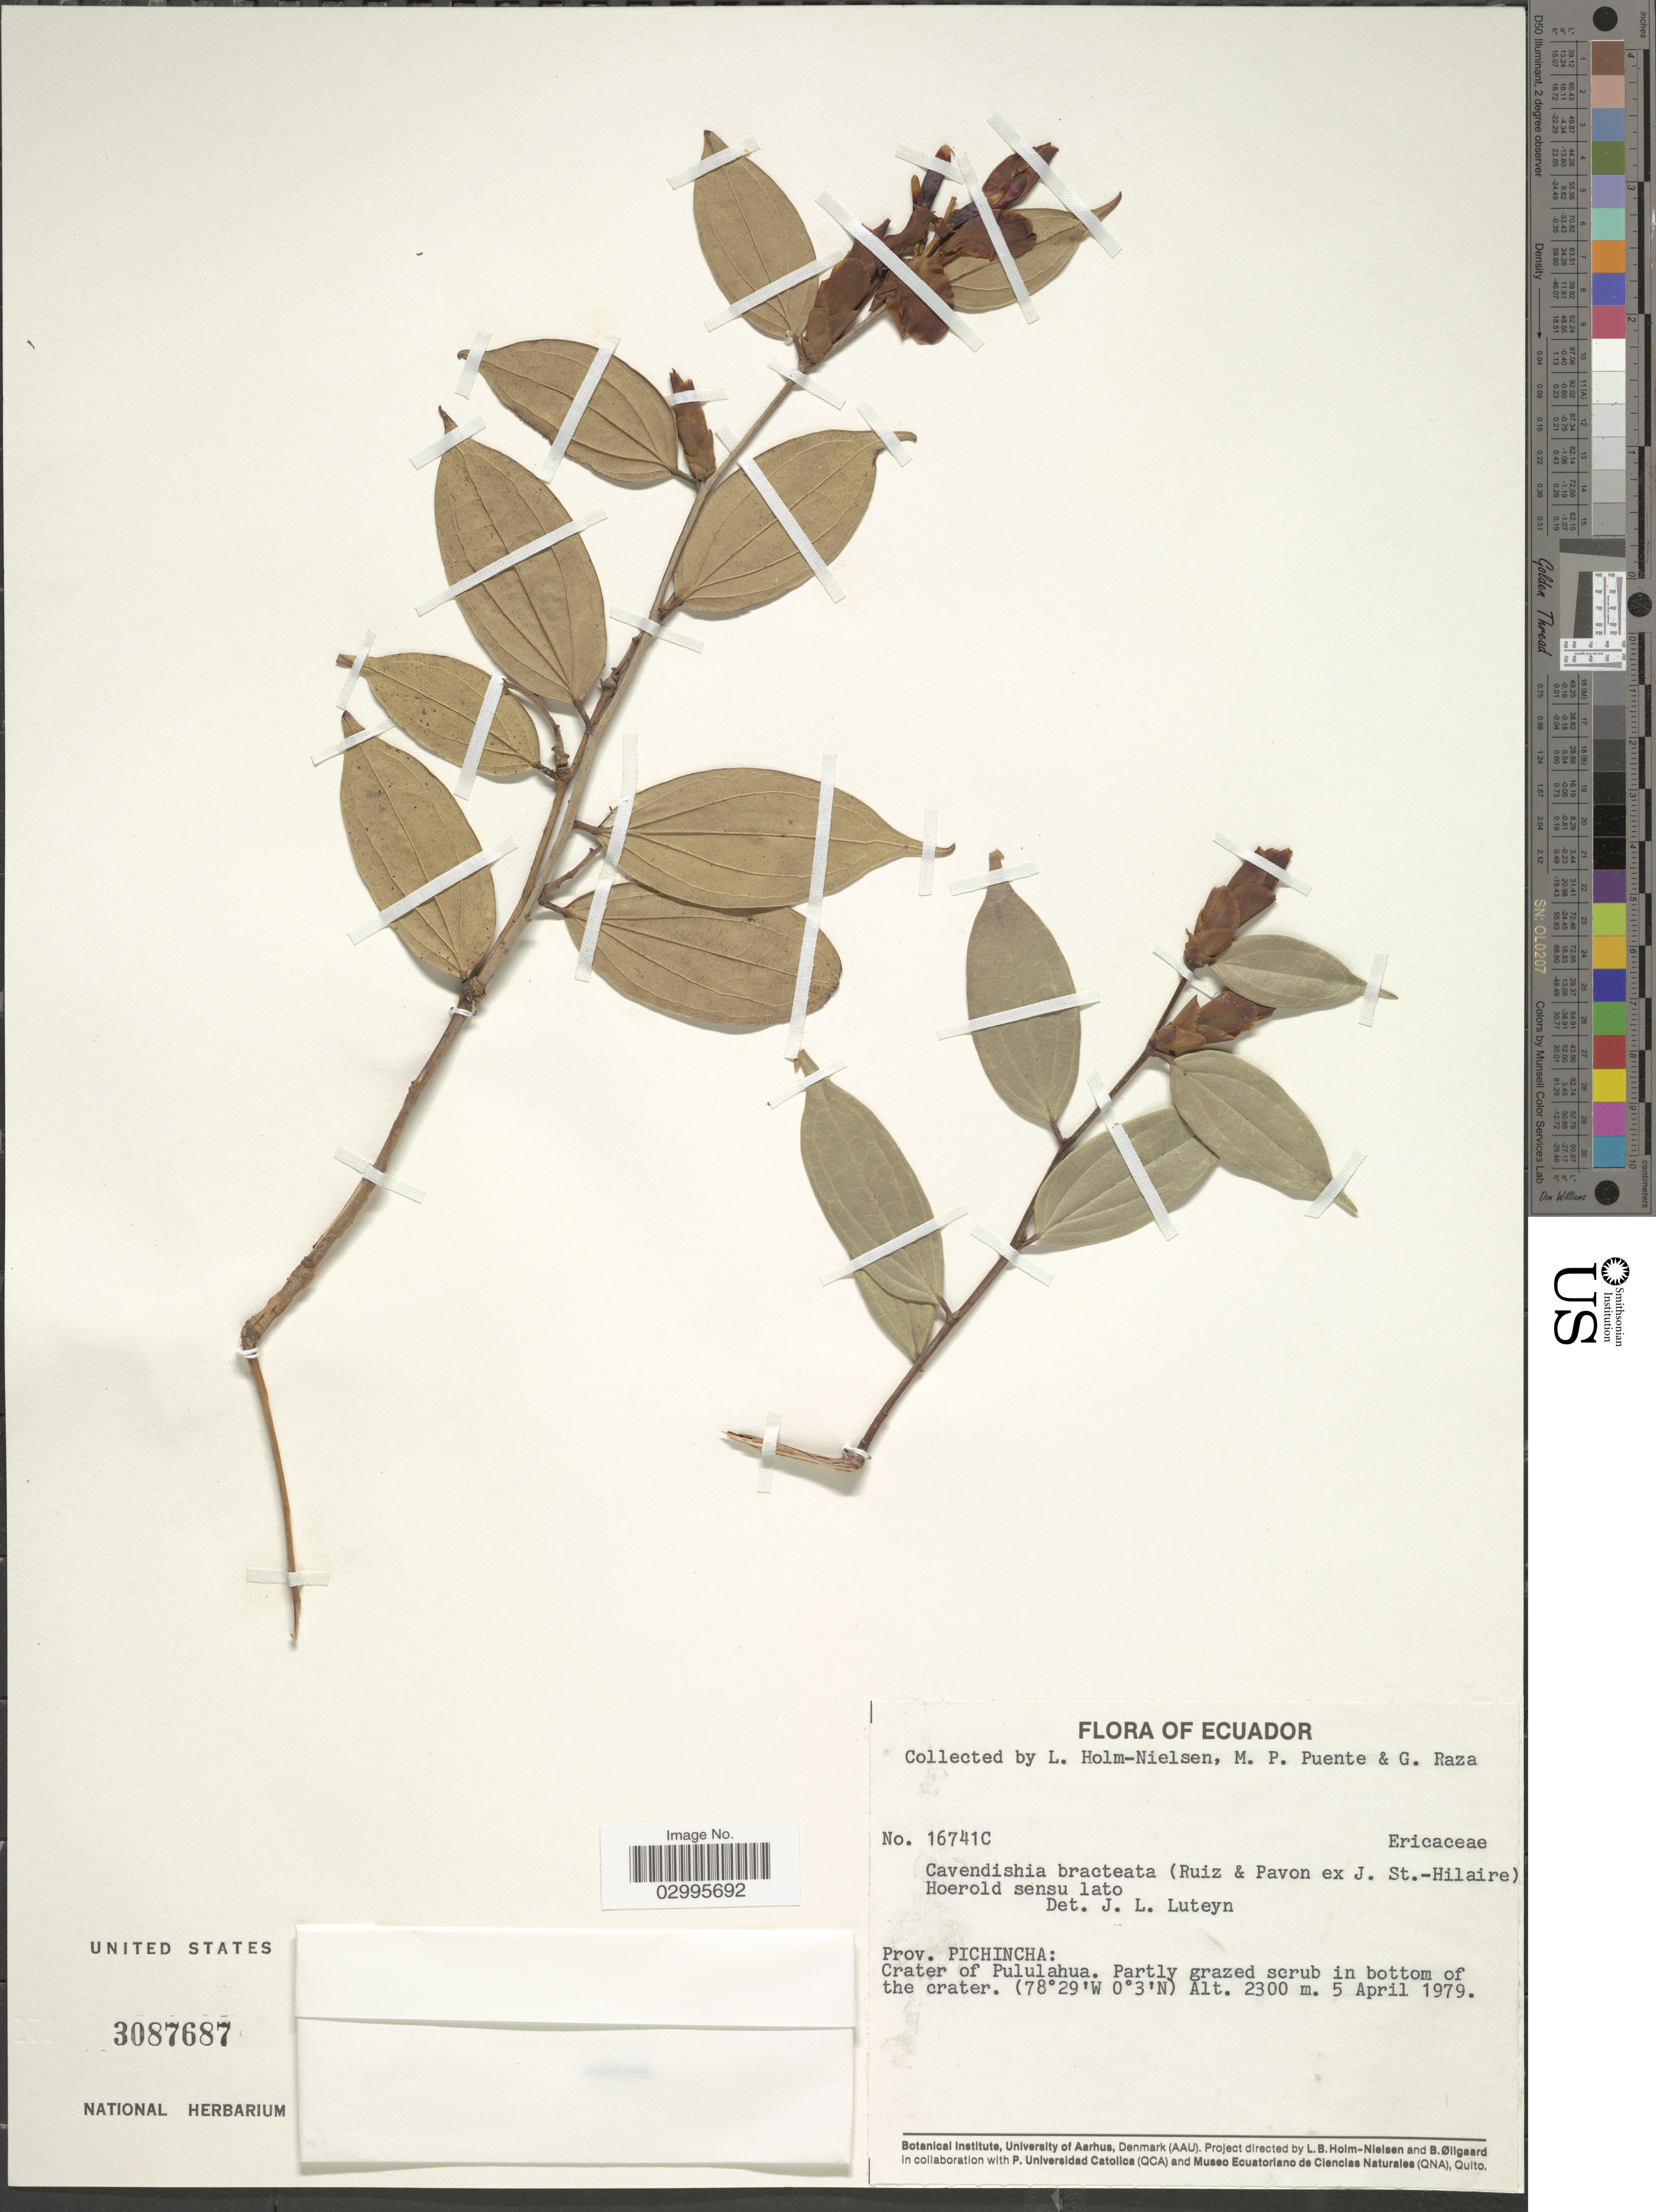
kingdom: Plantae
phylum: Tracheophyta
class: Magnoliopsida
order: Ericales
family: Ericaceae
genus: Cavendishia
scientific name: Cavendishia bracteata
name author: (Ruiz & Pav. ex J. St.-Hil.) Hoerold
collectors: L. Holm-Nielsen, M. Puente & G. Raza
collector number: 16741C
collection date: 1979-04-05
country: Ecuador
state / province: Pichincha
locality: Crater of Pululahua.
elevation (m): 2300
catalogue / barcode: US 3087687